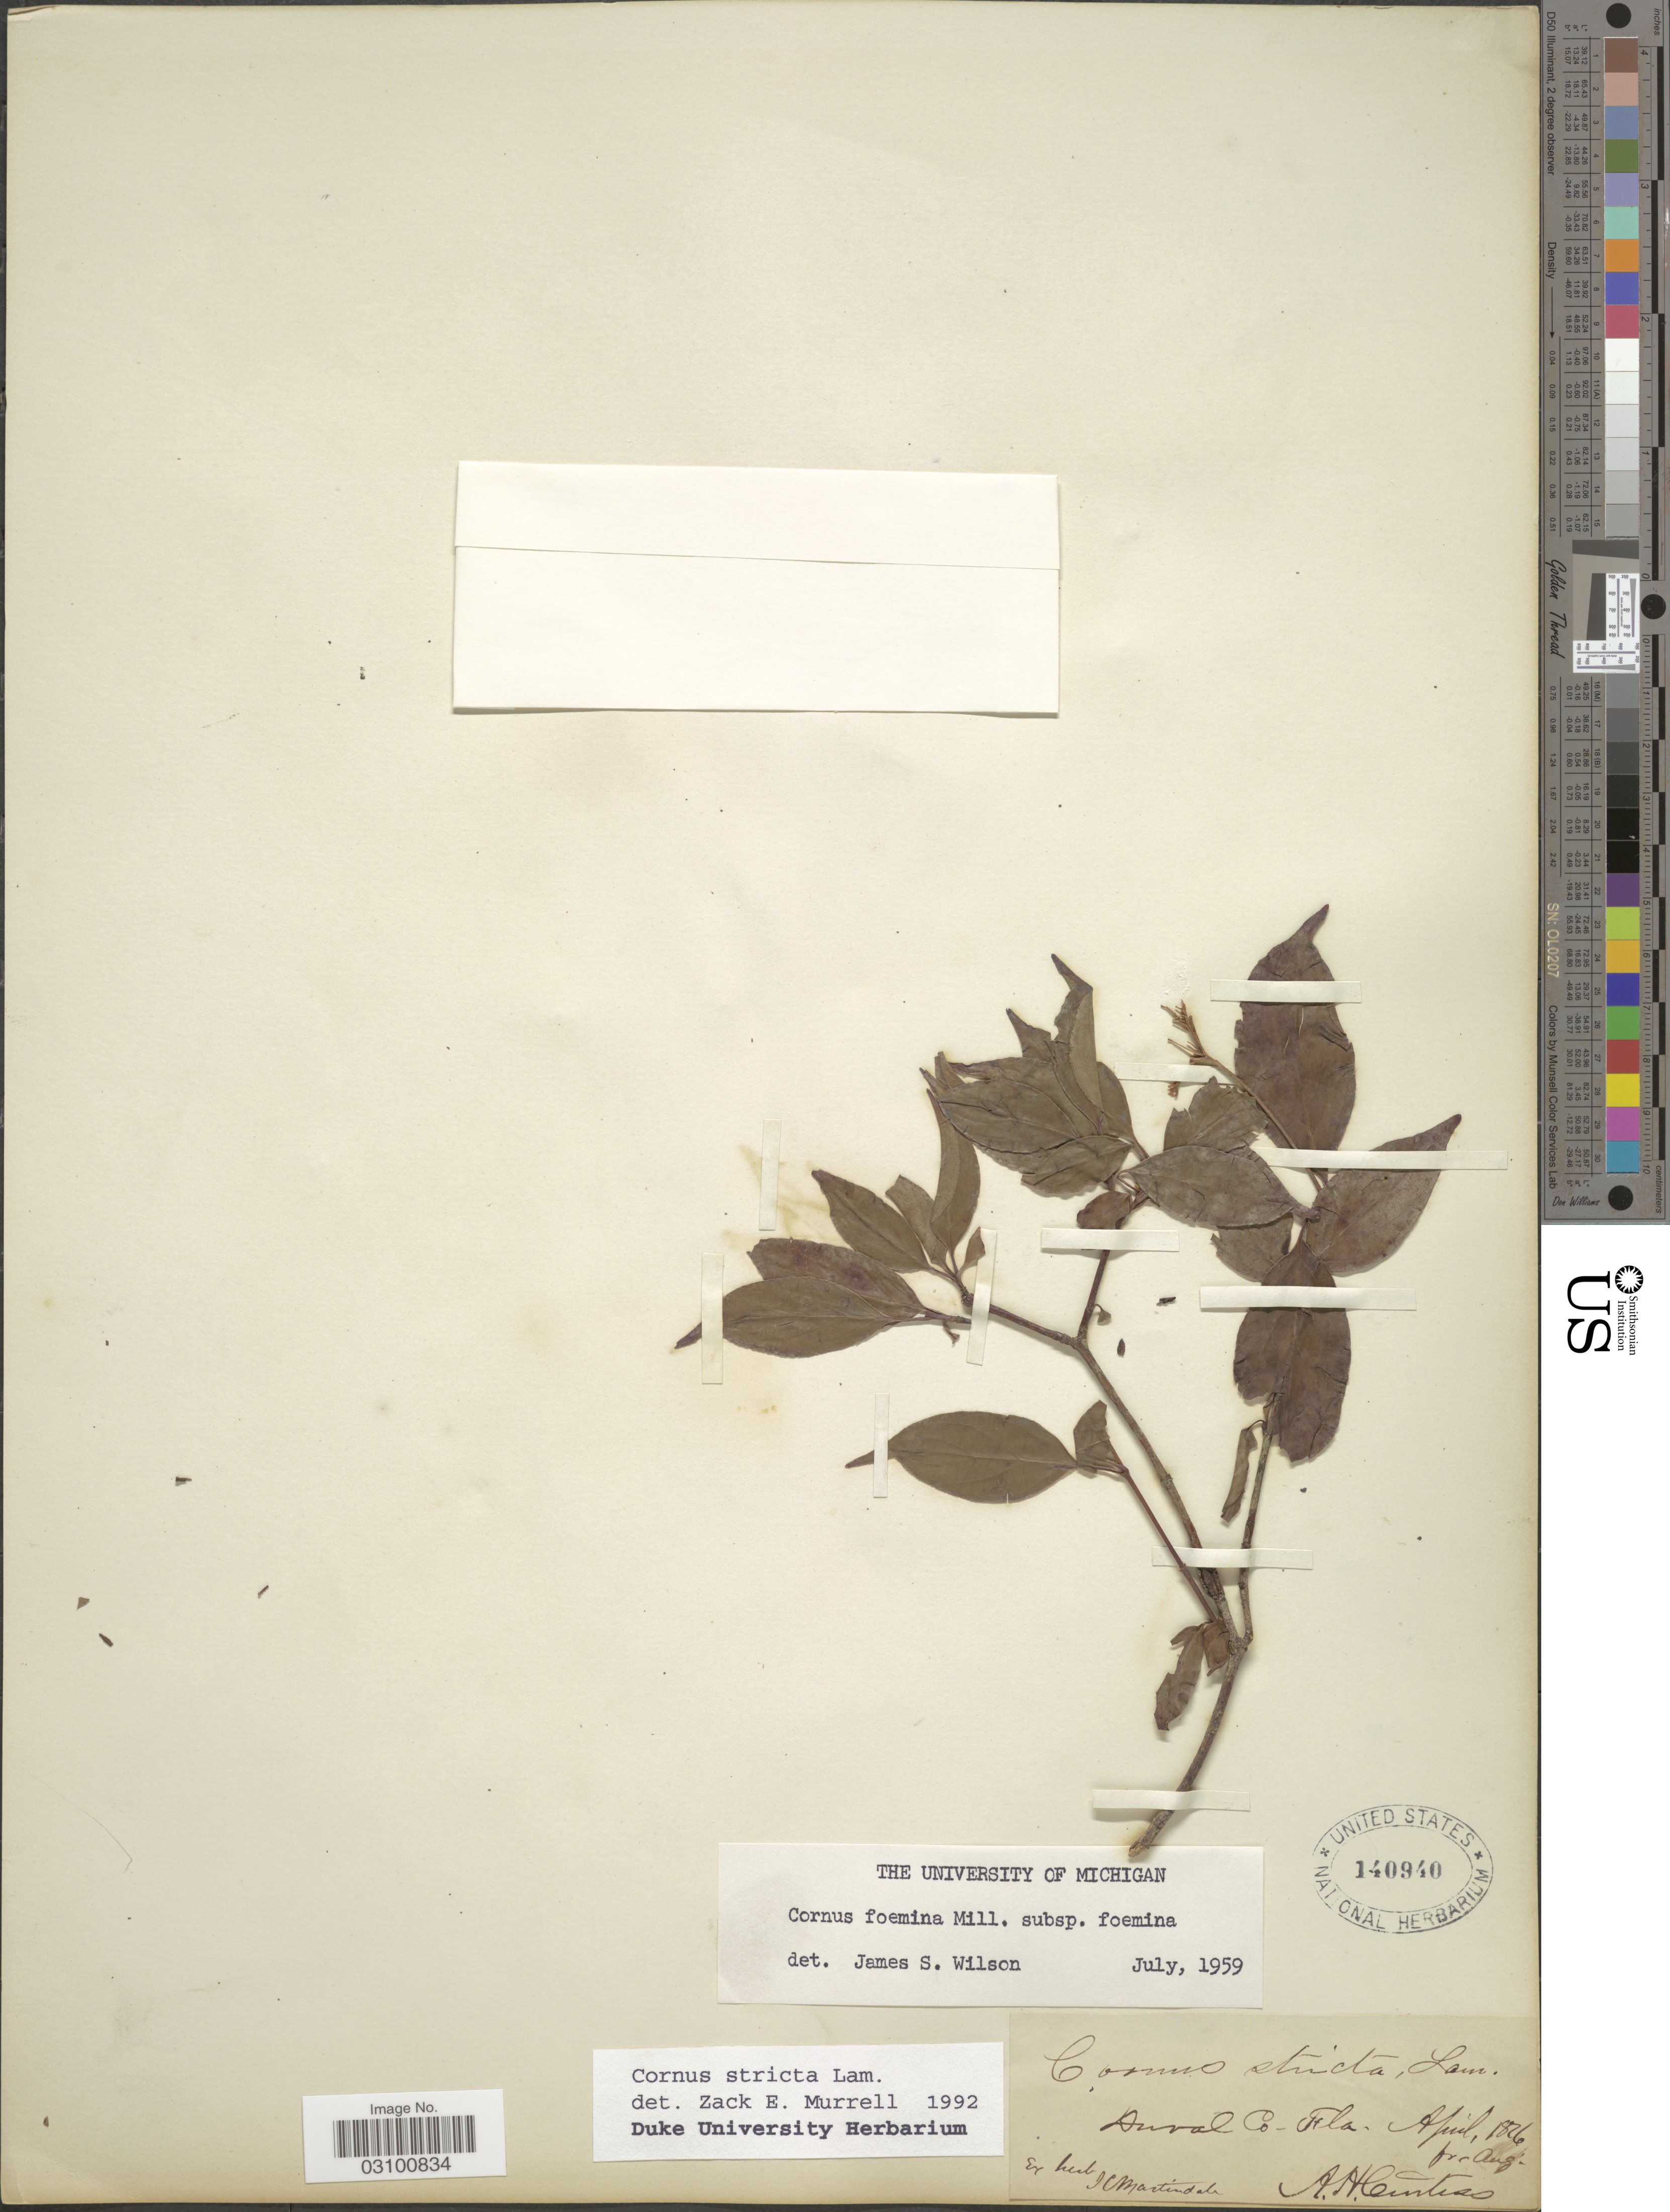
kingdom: Plantae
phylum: Tracheophyta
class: Magnoliopsida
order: Cornales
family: Cornaceae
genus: Cornus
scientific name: Cornus stricta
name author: Lam.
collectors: A. H. Curtiss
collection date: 1876-04/1876-08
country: United States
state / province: Florida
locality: Duval Co.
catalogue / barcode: US 140940